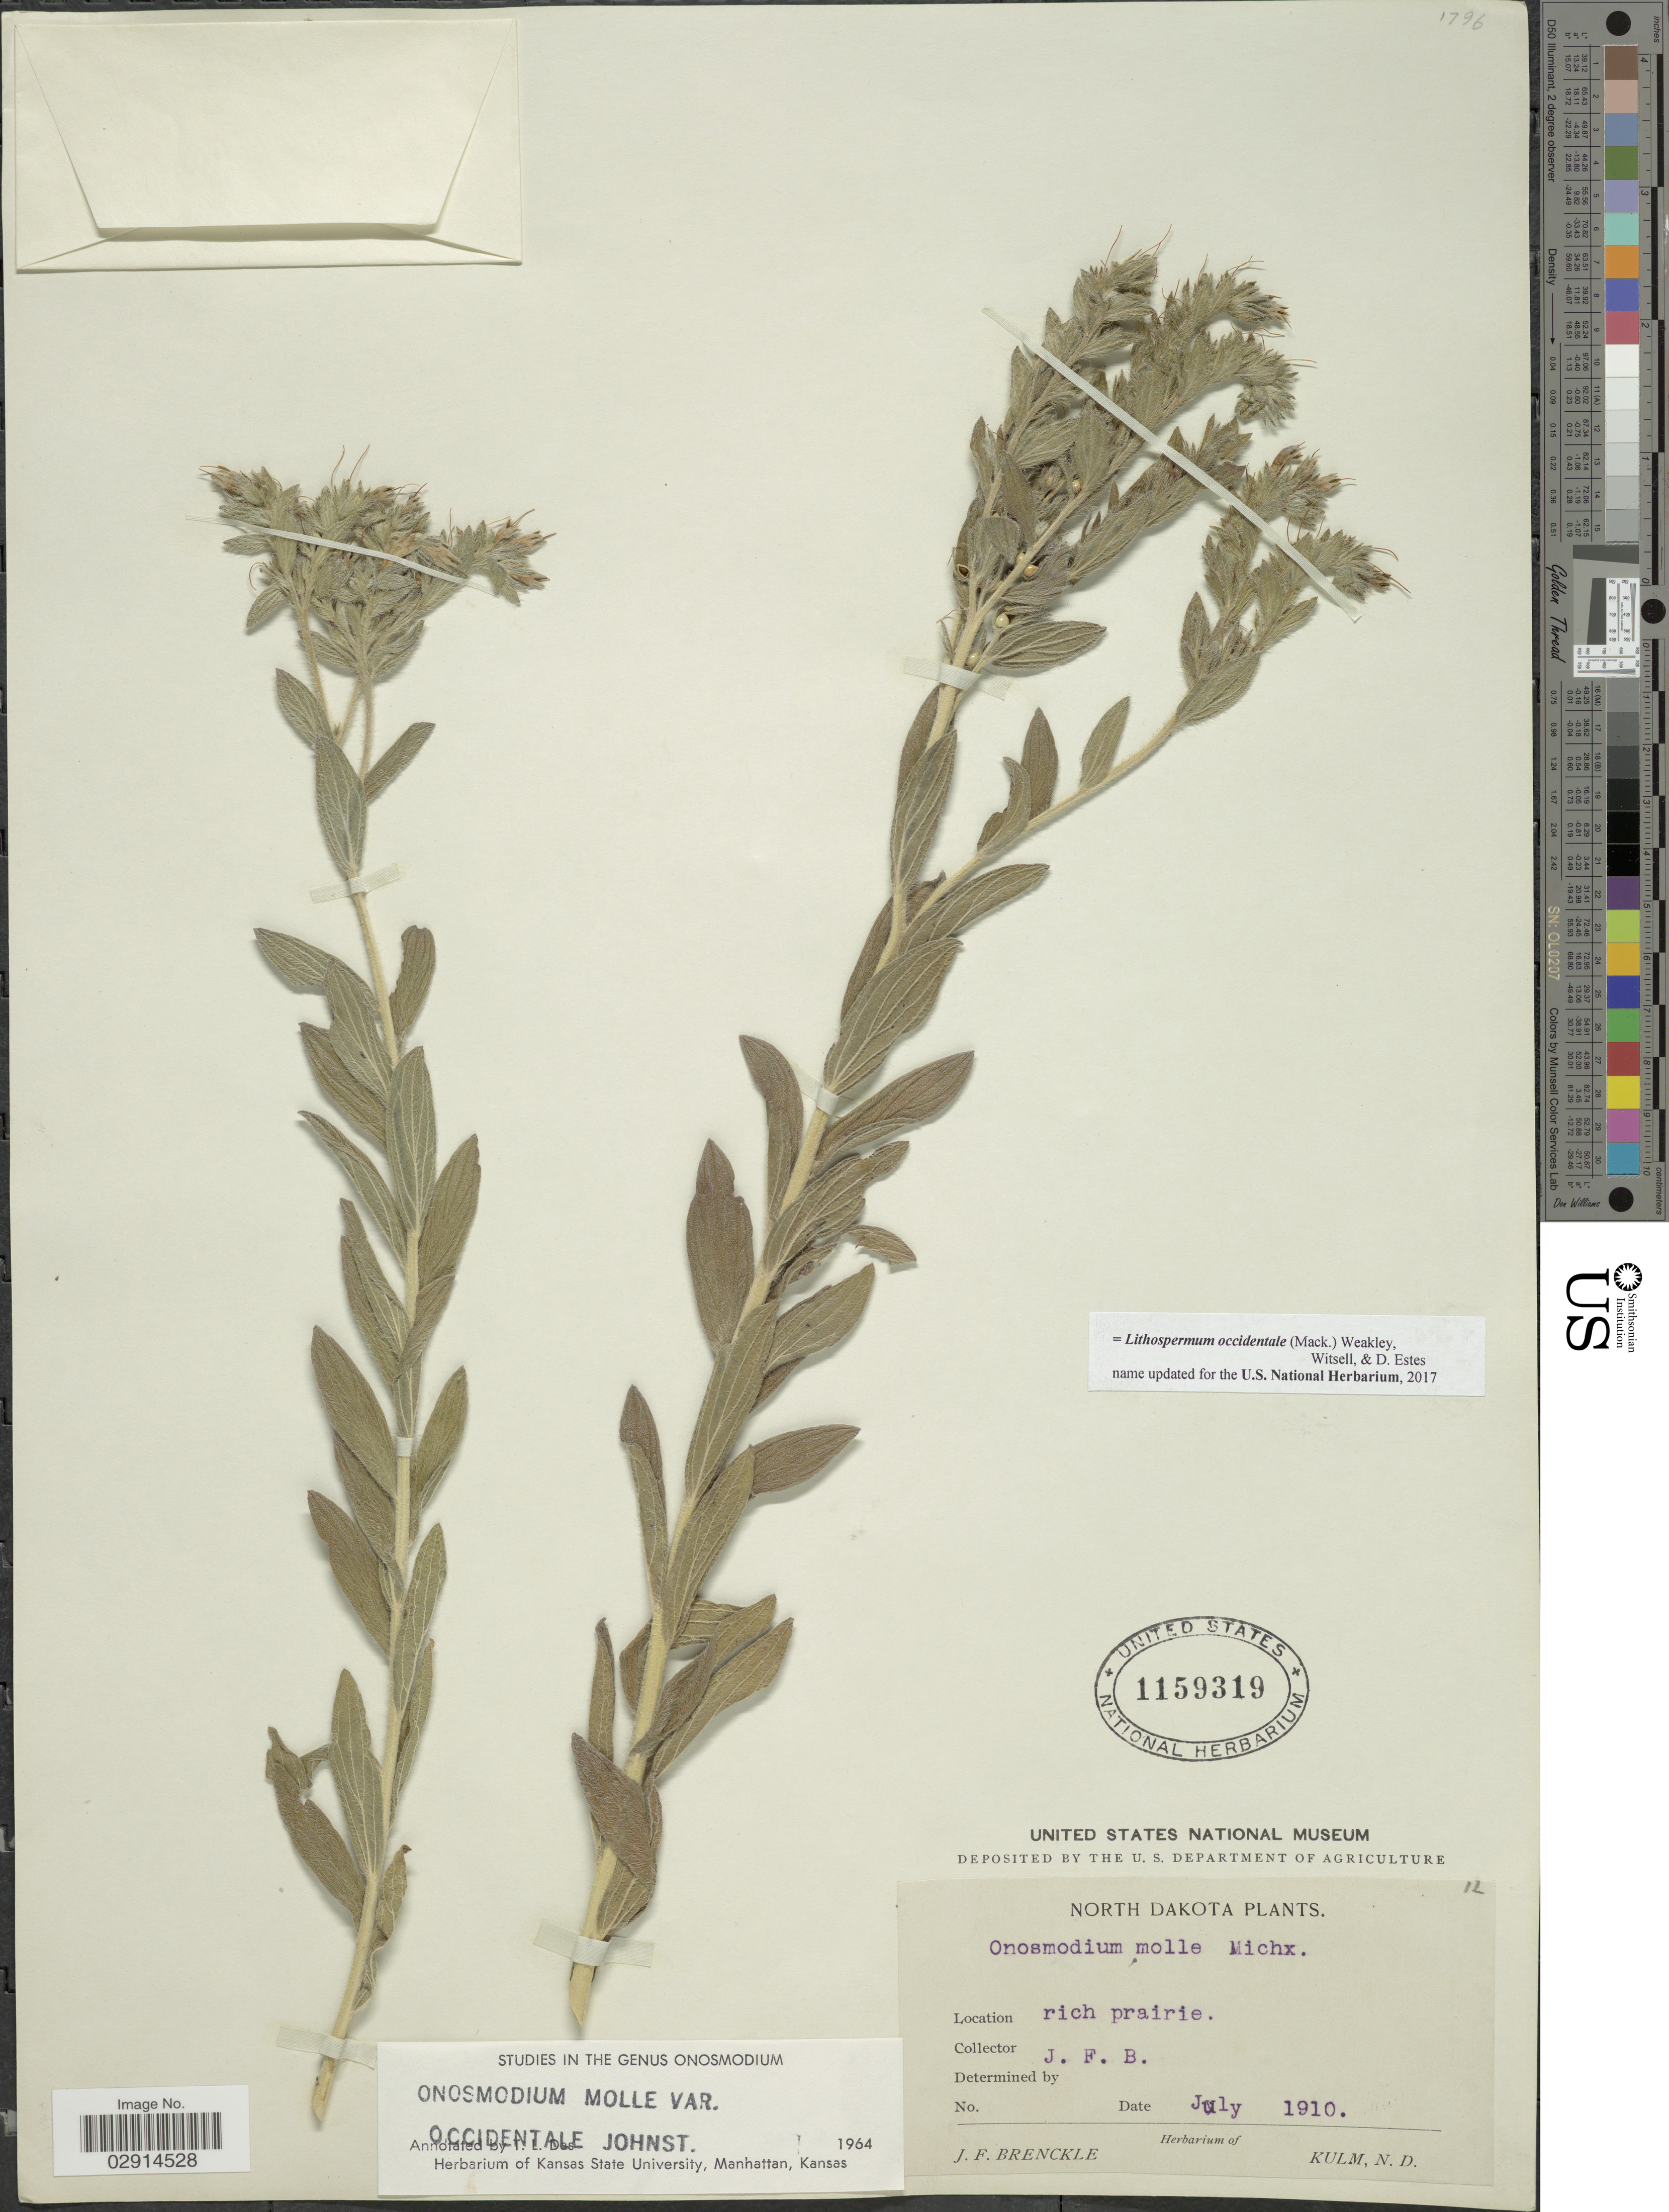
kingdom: Plantae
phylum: Tracheophyta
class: Magnoliopsida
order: Boraginales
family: Boraginaceae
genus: Lithospermum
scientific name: Lithospermum occidentale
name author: (Mack.) Weakley et al.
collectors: J. Brenckle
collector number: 12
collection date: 1910-07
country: United States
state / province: North Dakota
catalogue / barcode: US 1159319